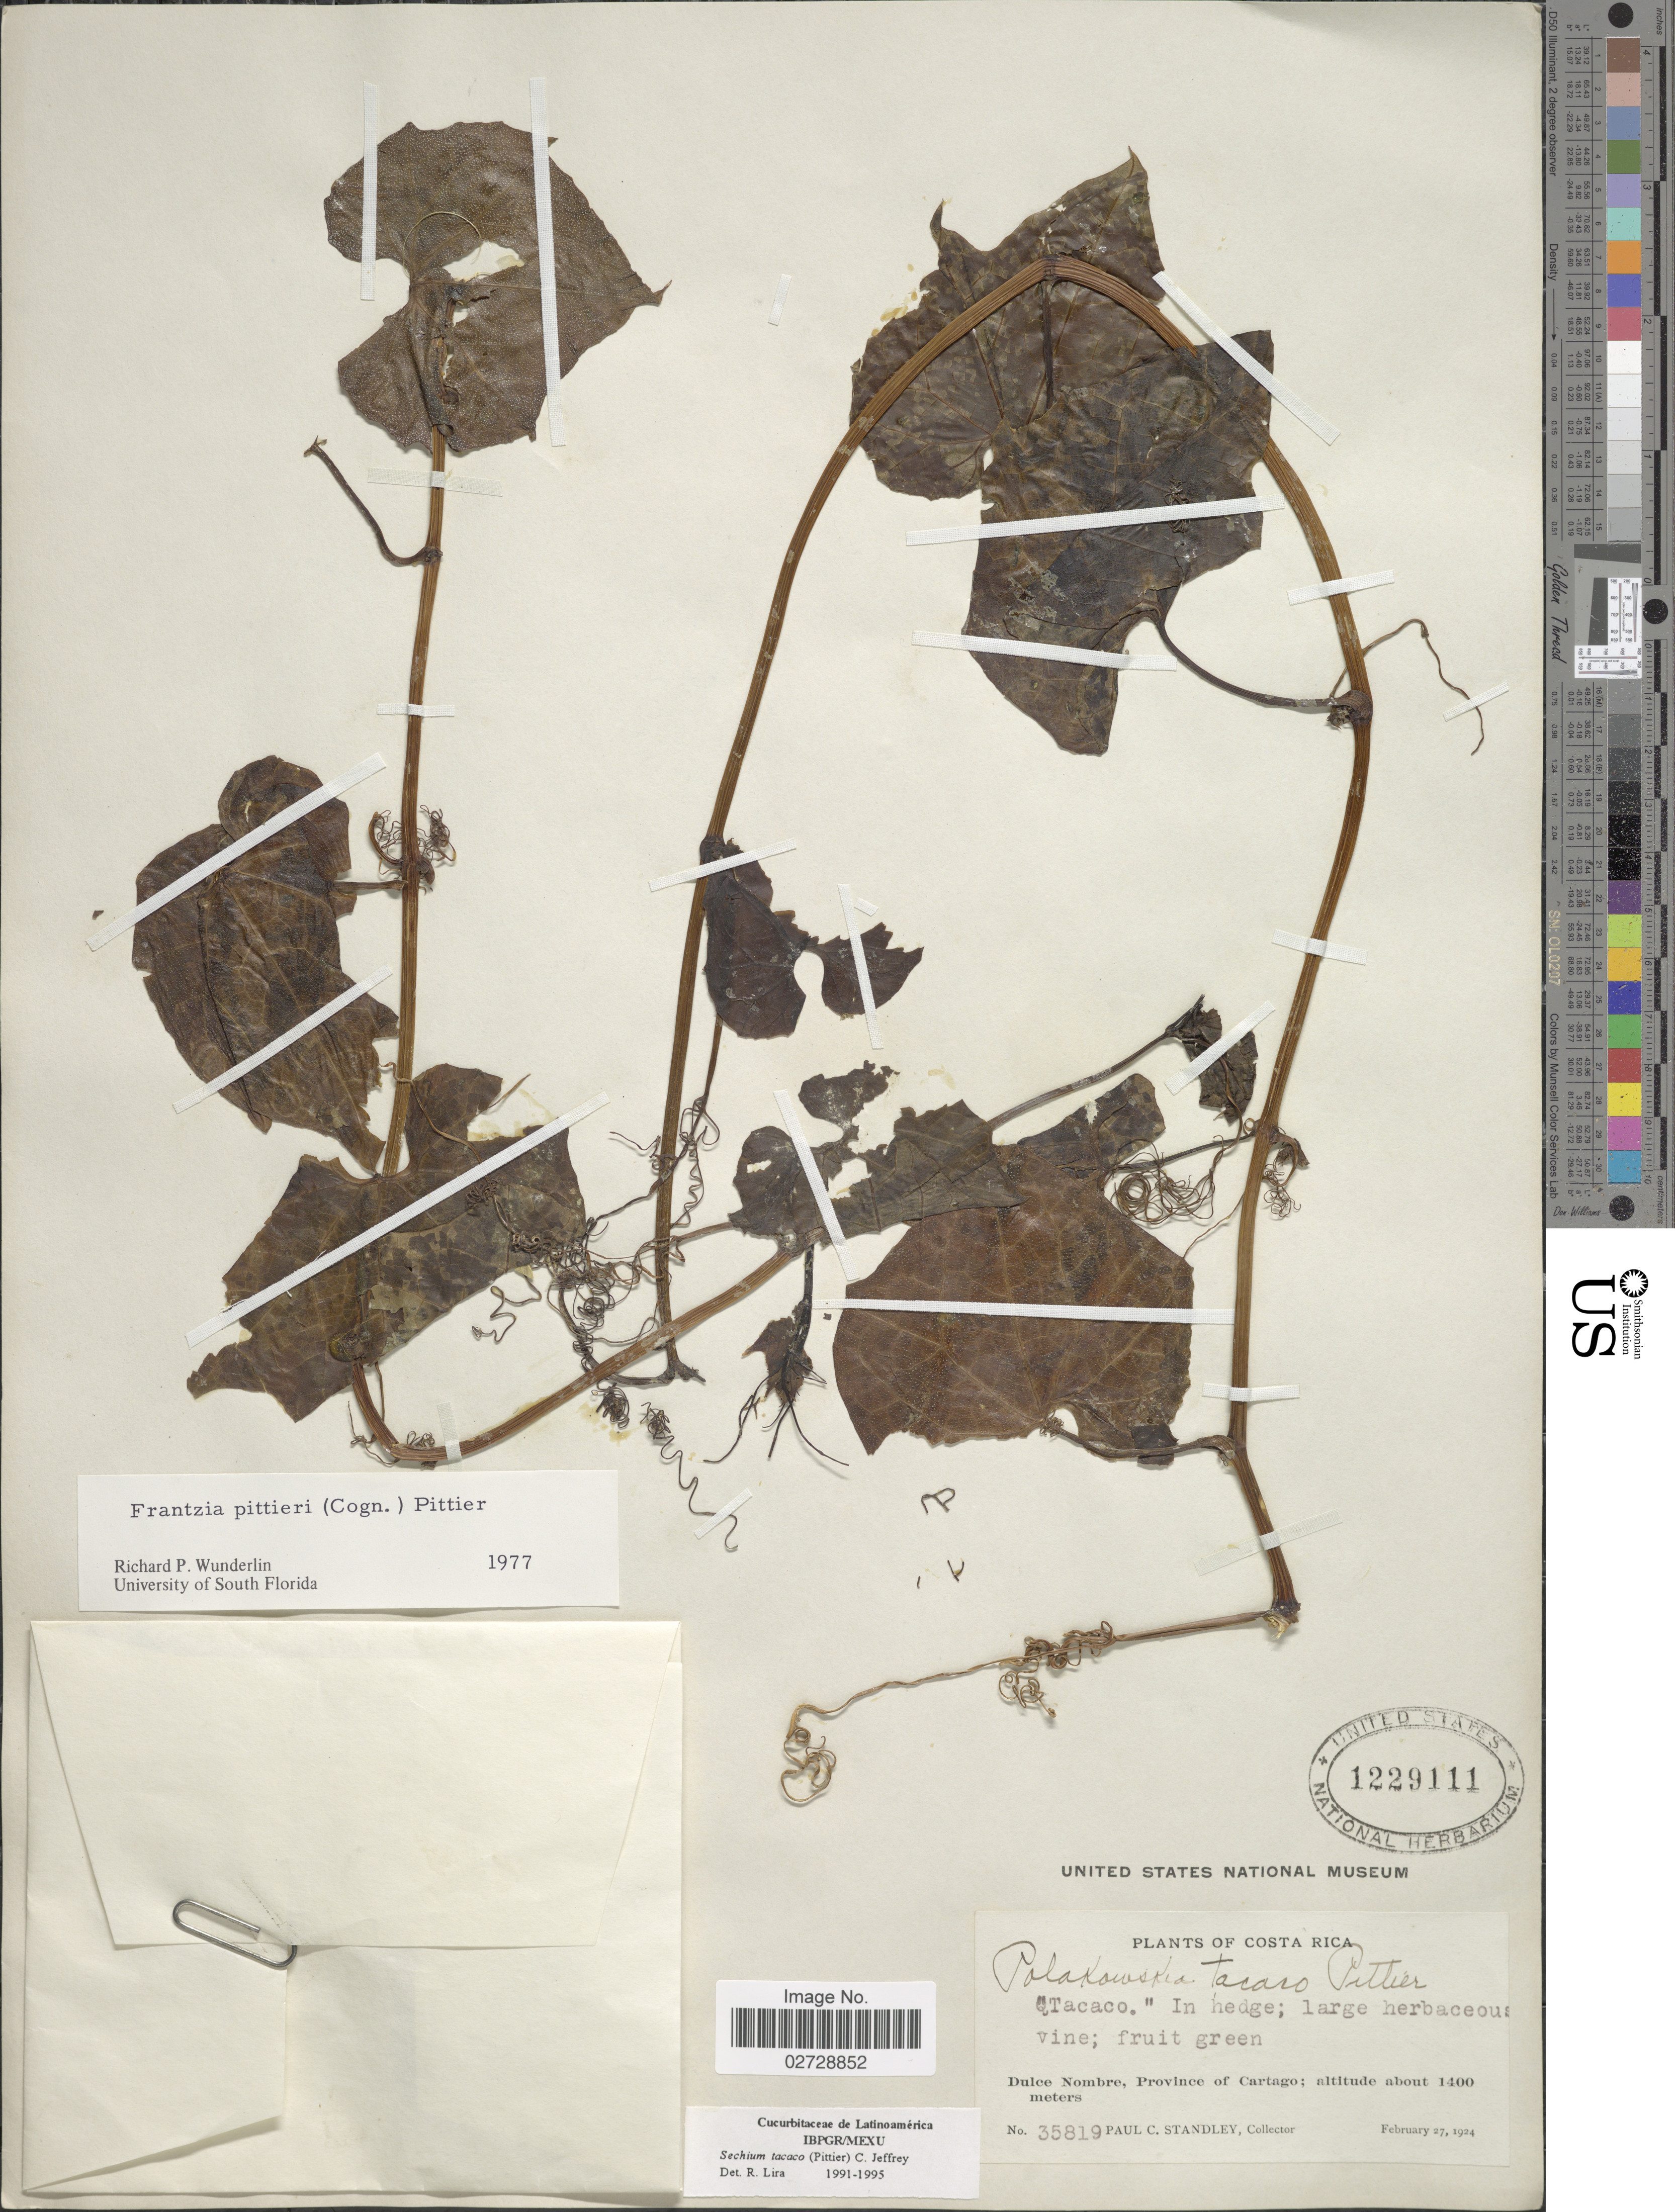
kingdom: Plantae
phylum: Tracheophyta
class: Magnoliopsida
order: Cucurbitales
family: Cucurbitaceae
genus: Sechium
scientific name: Sechium tacaco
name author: (Pittier) C. Jeffrey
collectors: P. C. Standley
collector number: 35819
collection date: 1924-02-27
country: Costa Rica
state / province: Cartago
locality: Dulce Nombre.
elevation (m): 1400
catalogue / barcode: US 1229111